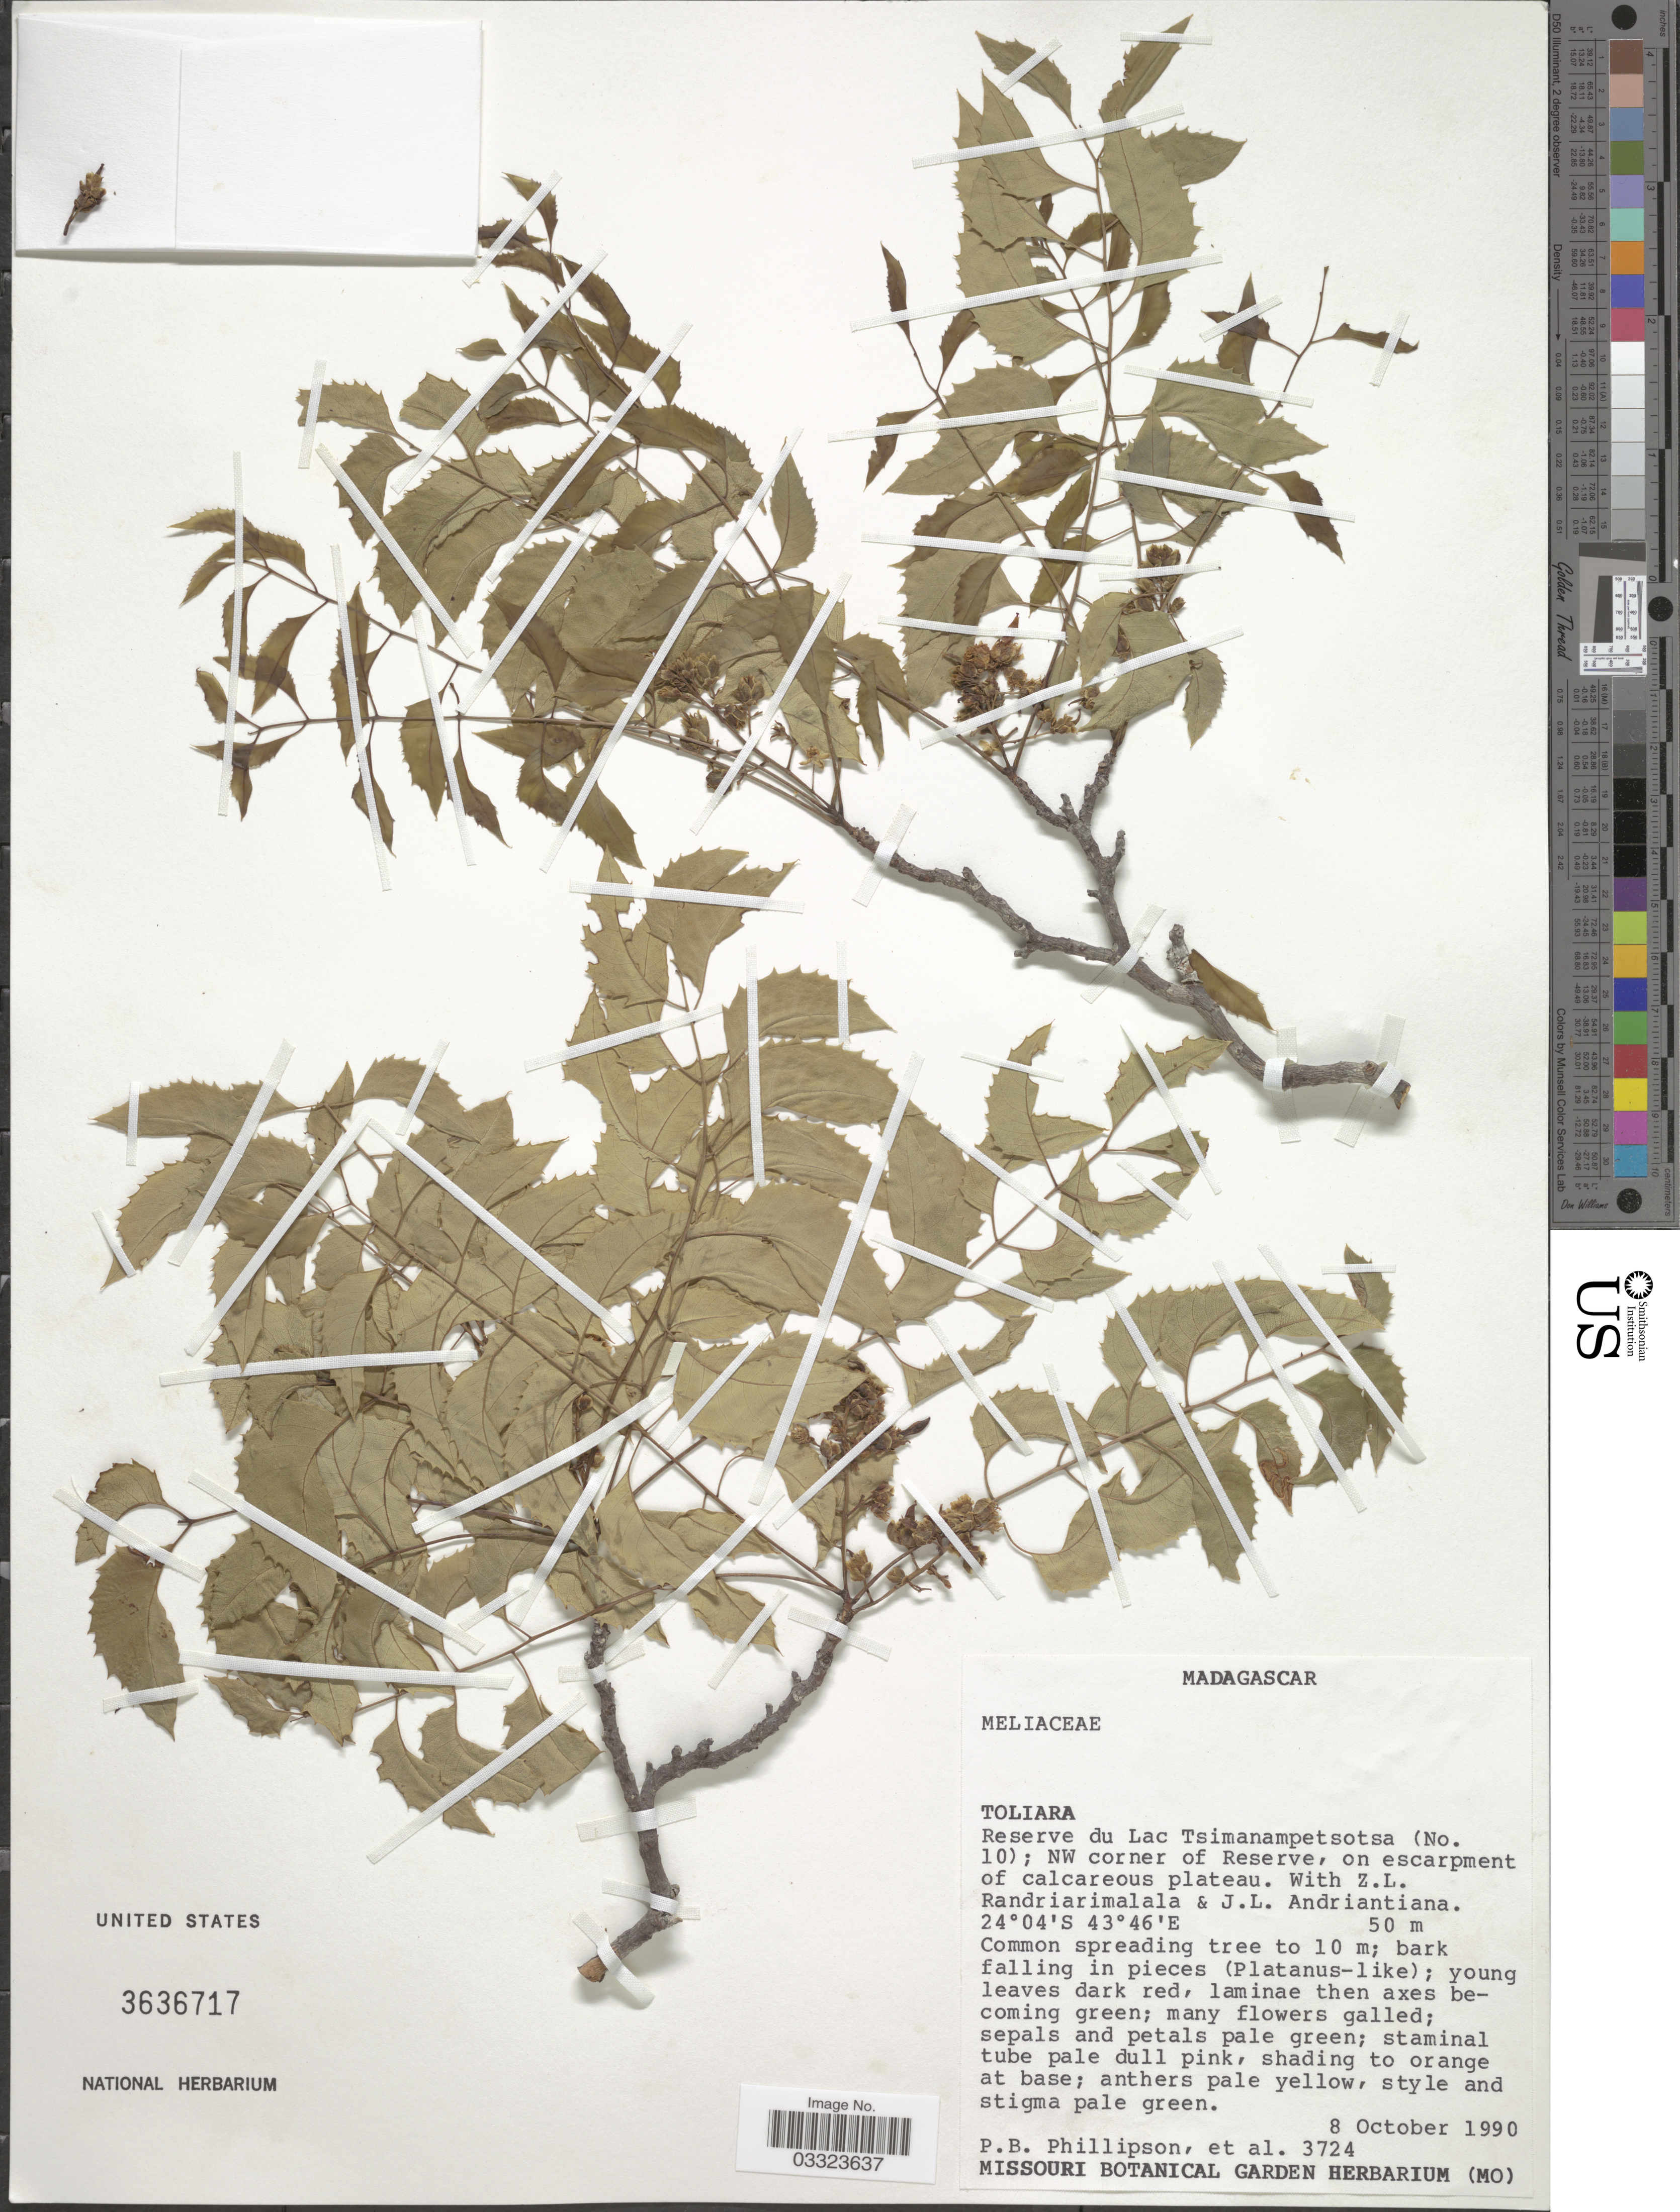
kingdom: Plantae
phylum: Tracheophyta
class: Magnoliopsida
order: Sapindales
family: Meliaceae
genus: Neobeguea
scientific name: Neobeguea mahafaliensis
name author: J.-F. Leroy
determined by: Gautier, L.; Rakotomamonjy, T.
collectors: P. B. Phillipson, Z. Randriarimalala & J. Andriantiana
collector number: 3724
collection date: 1990-10-08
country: Madagascar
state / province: Atsimo-Andrefana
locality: Reserve du Lac Tsimanampetsotsa (No. 10); NW corner of Reserve, on escarpment of calcerous plateau.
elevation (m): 50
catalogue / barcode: US 3636717